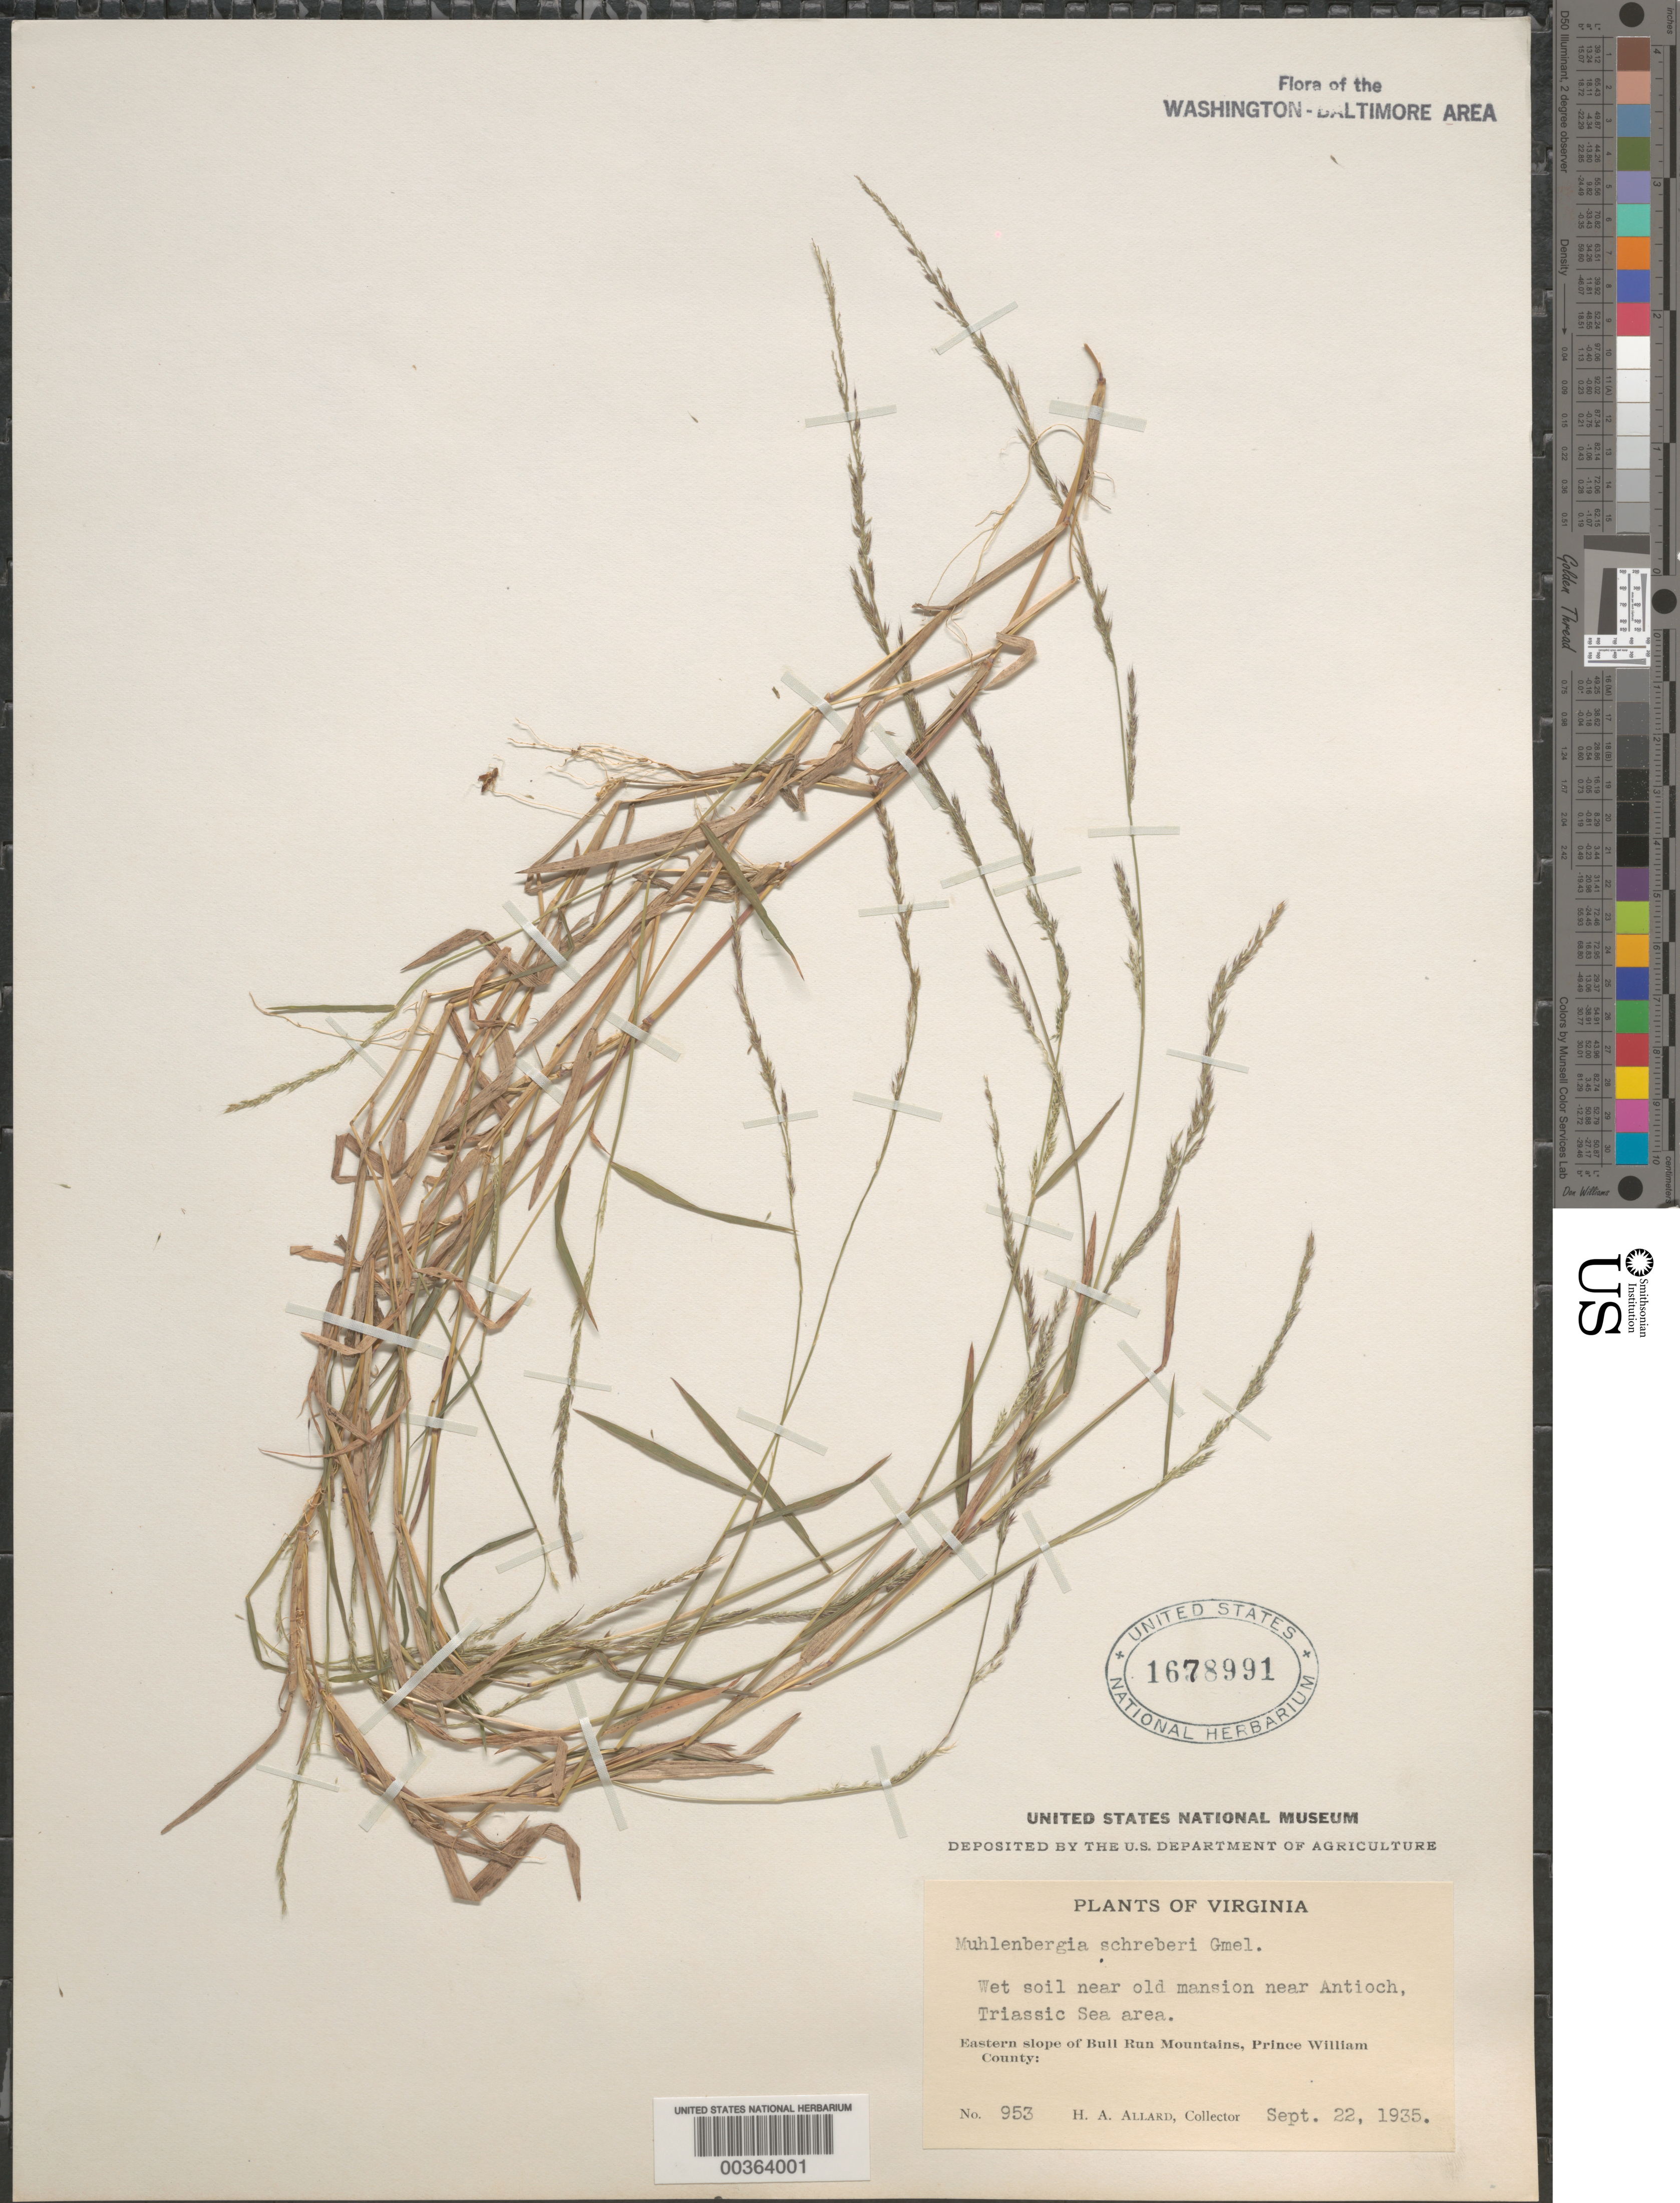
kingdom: Plantae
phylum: Tracheophyta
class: Liliopsida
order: Poales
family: Poaceae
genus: Muhlenbergia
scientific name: Muhlenbergia schreberi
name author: J.F. Gmel.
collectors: H. A. Allard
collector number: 953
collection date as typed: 22 Sep 1935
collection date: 1935-09-22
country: United States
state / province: Virginia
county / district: Prince William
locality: Antioch, E slope of Bull Run Mts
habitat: Wet soil near mansion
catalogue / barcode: US 1678991